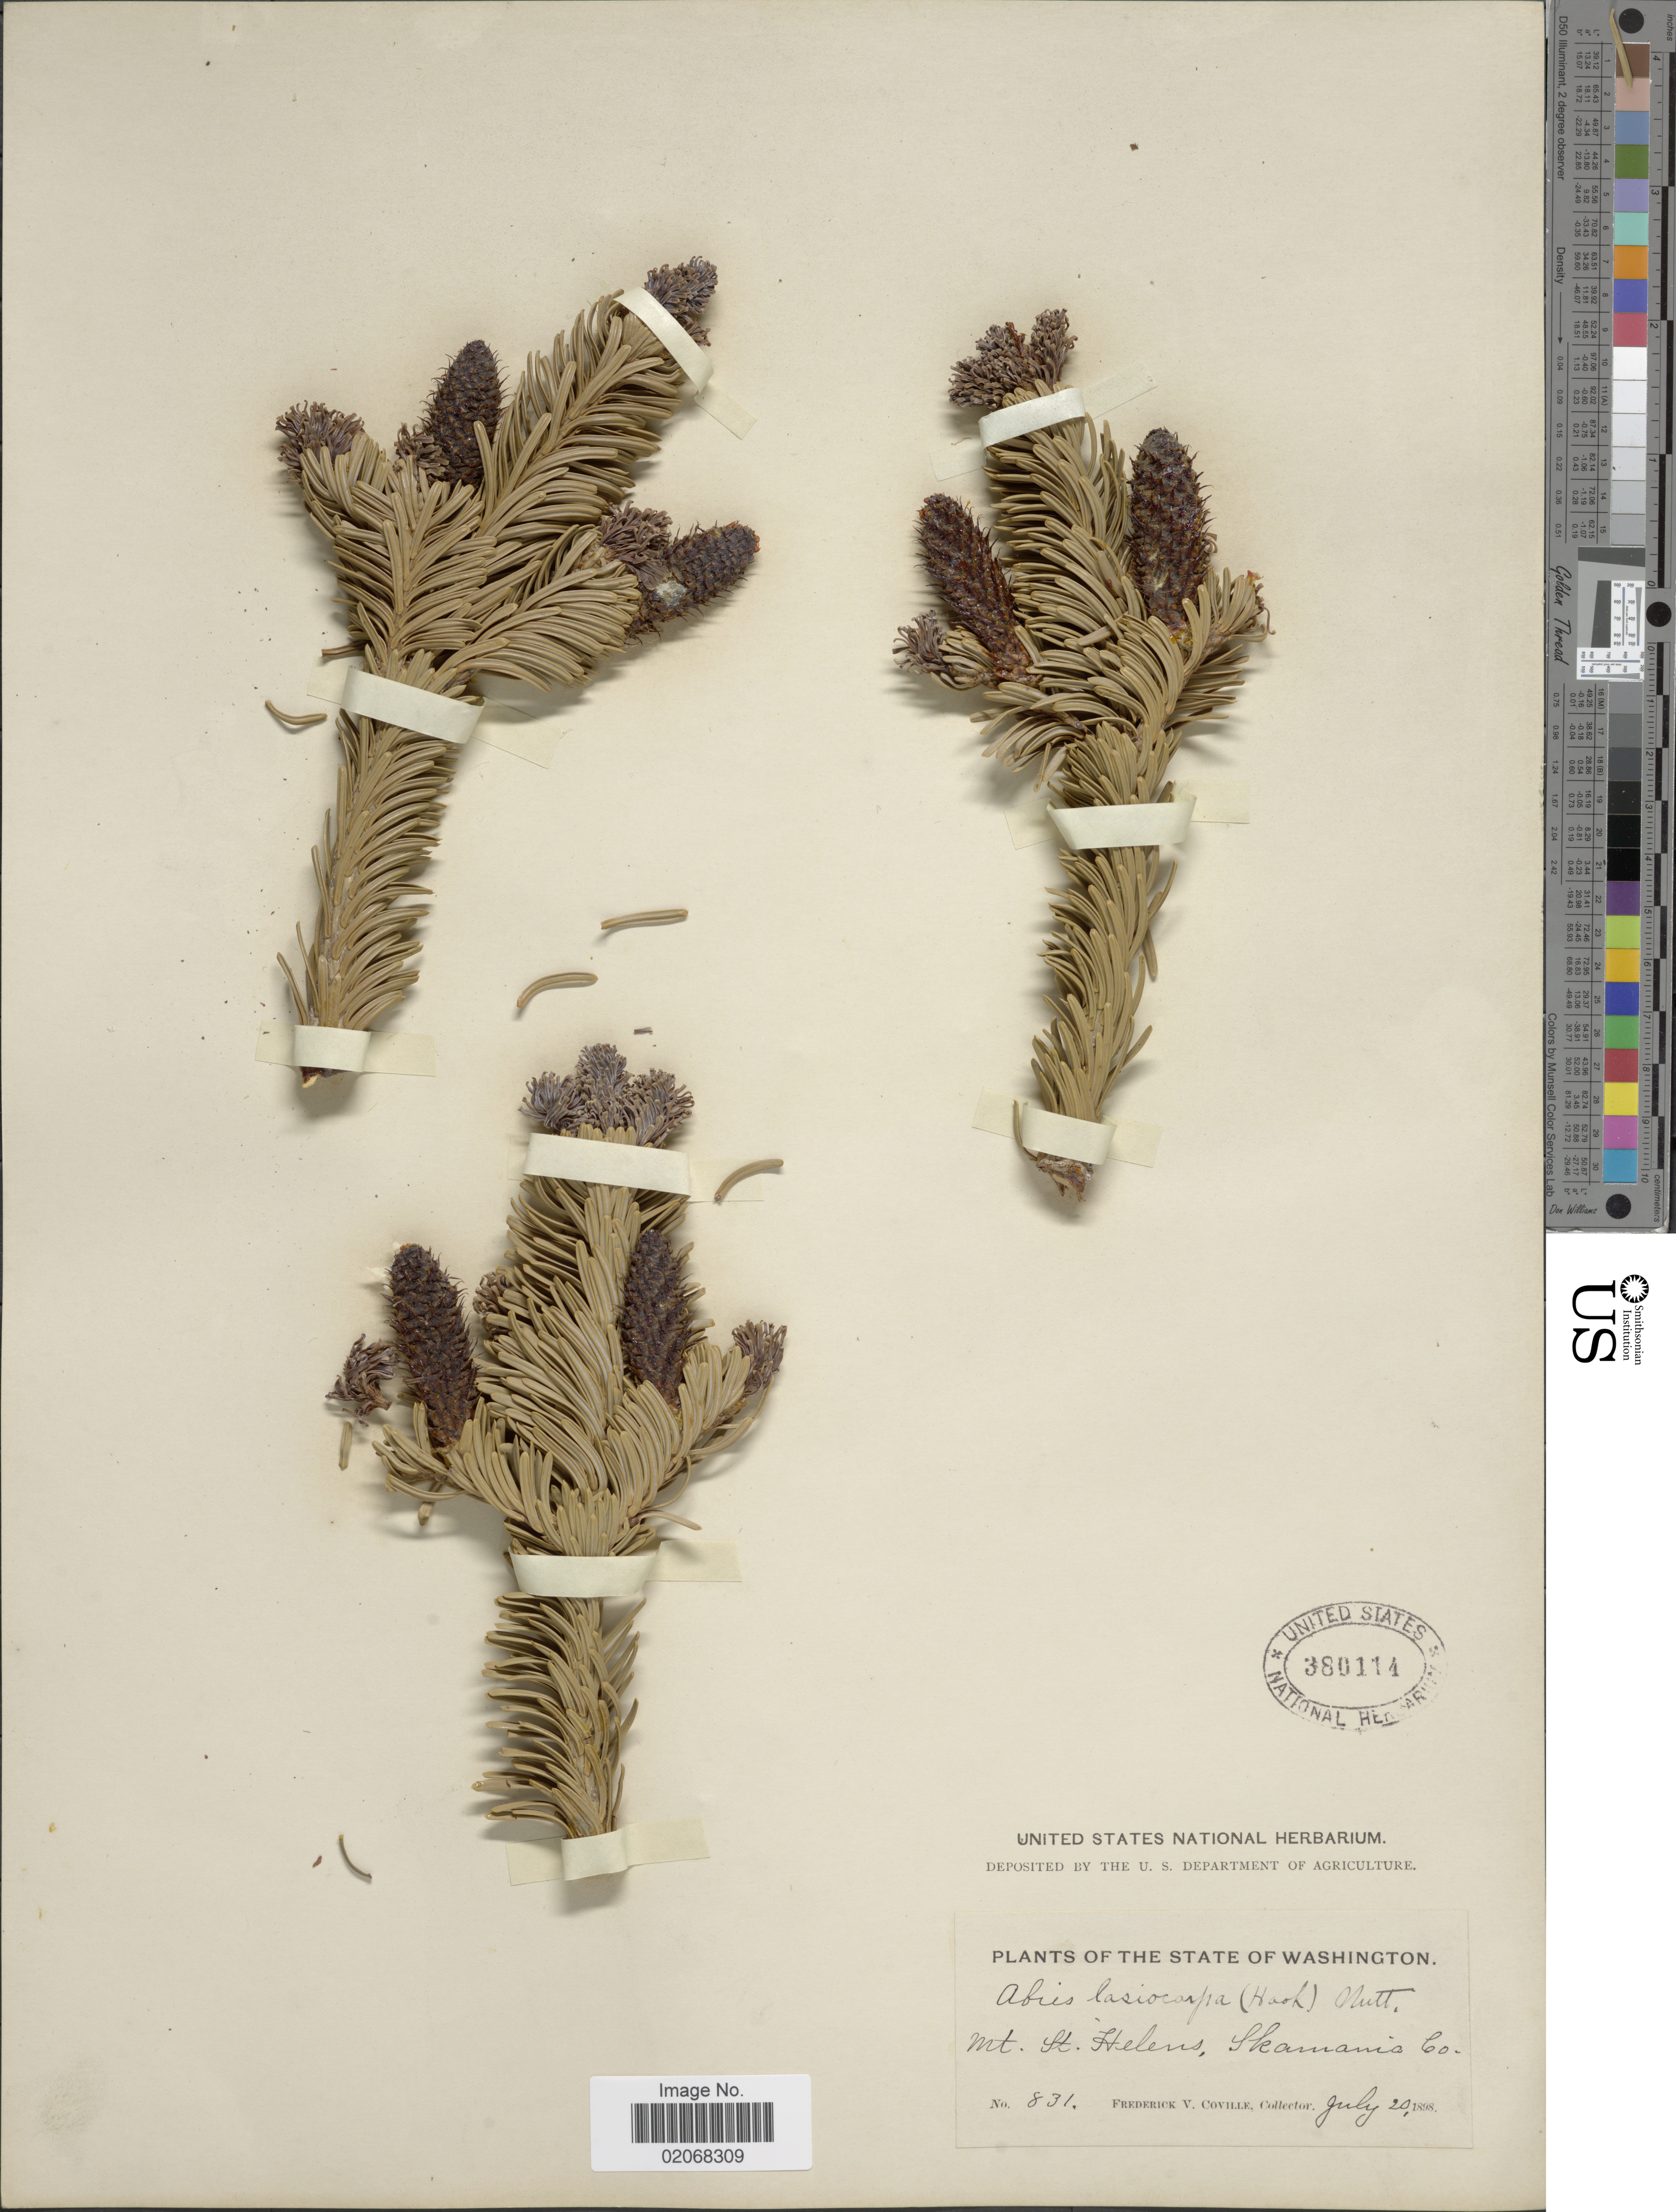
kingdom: Plantae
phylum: Tracheophyta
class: Pinopsida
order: Pinales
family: Pinaceae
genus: Abies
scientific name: Abies lasiocarpa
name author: (Hook.) Nutt.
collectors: F. V. Coville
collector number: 831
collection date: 1898-07-20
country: United States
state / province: Washington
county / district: Skamania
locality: Mt St Helens, Skamania Co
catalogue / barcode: US 380114